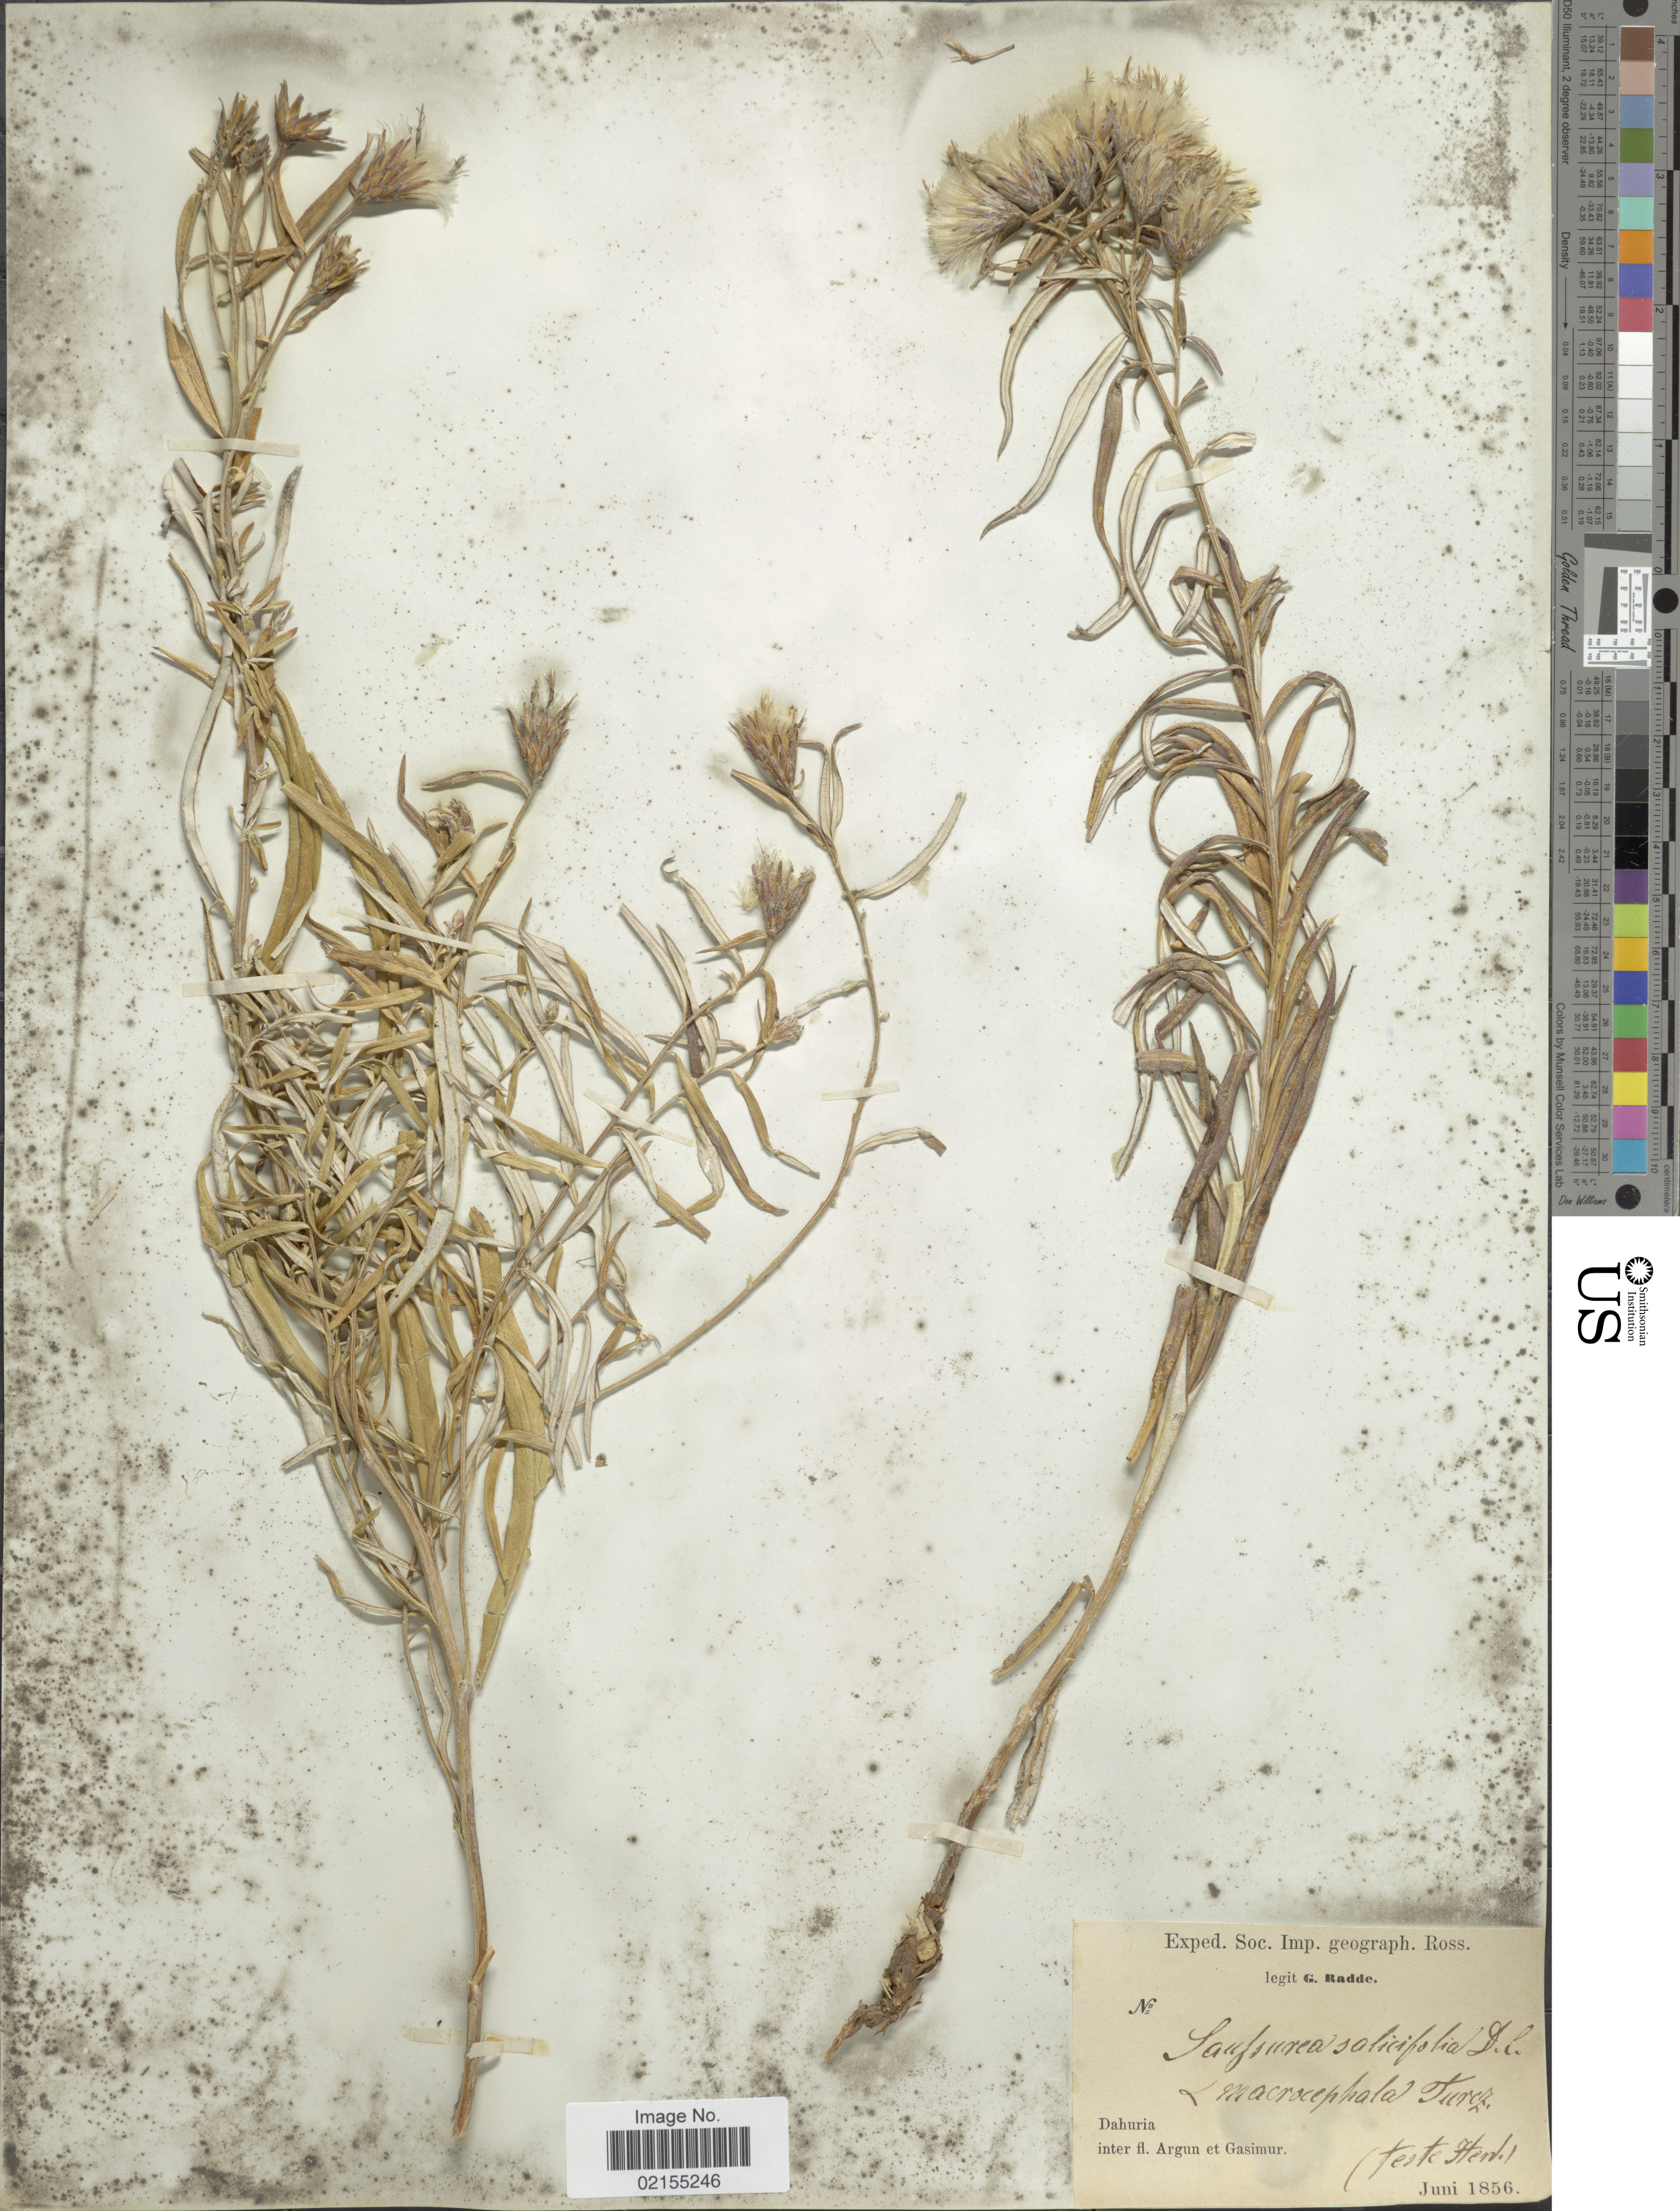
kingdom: Plantae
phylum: Tracheophyta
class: Magnoliopsida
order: Asterales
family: Asteraceae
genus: Saussurea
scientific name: Saussurea salicifolia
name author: (L.) DC.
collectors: G. F. R. J. von Radde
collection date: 1856-06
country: Russian Federation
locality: Dahuria, inter fl. Argun et Gasimur